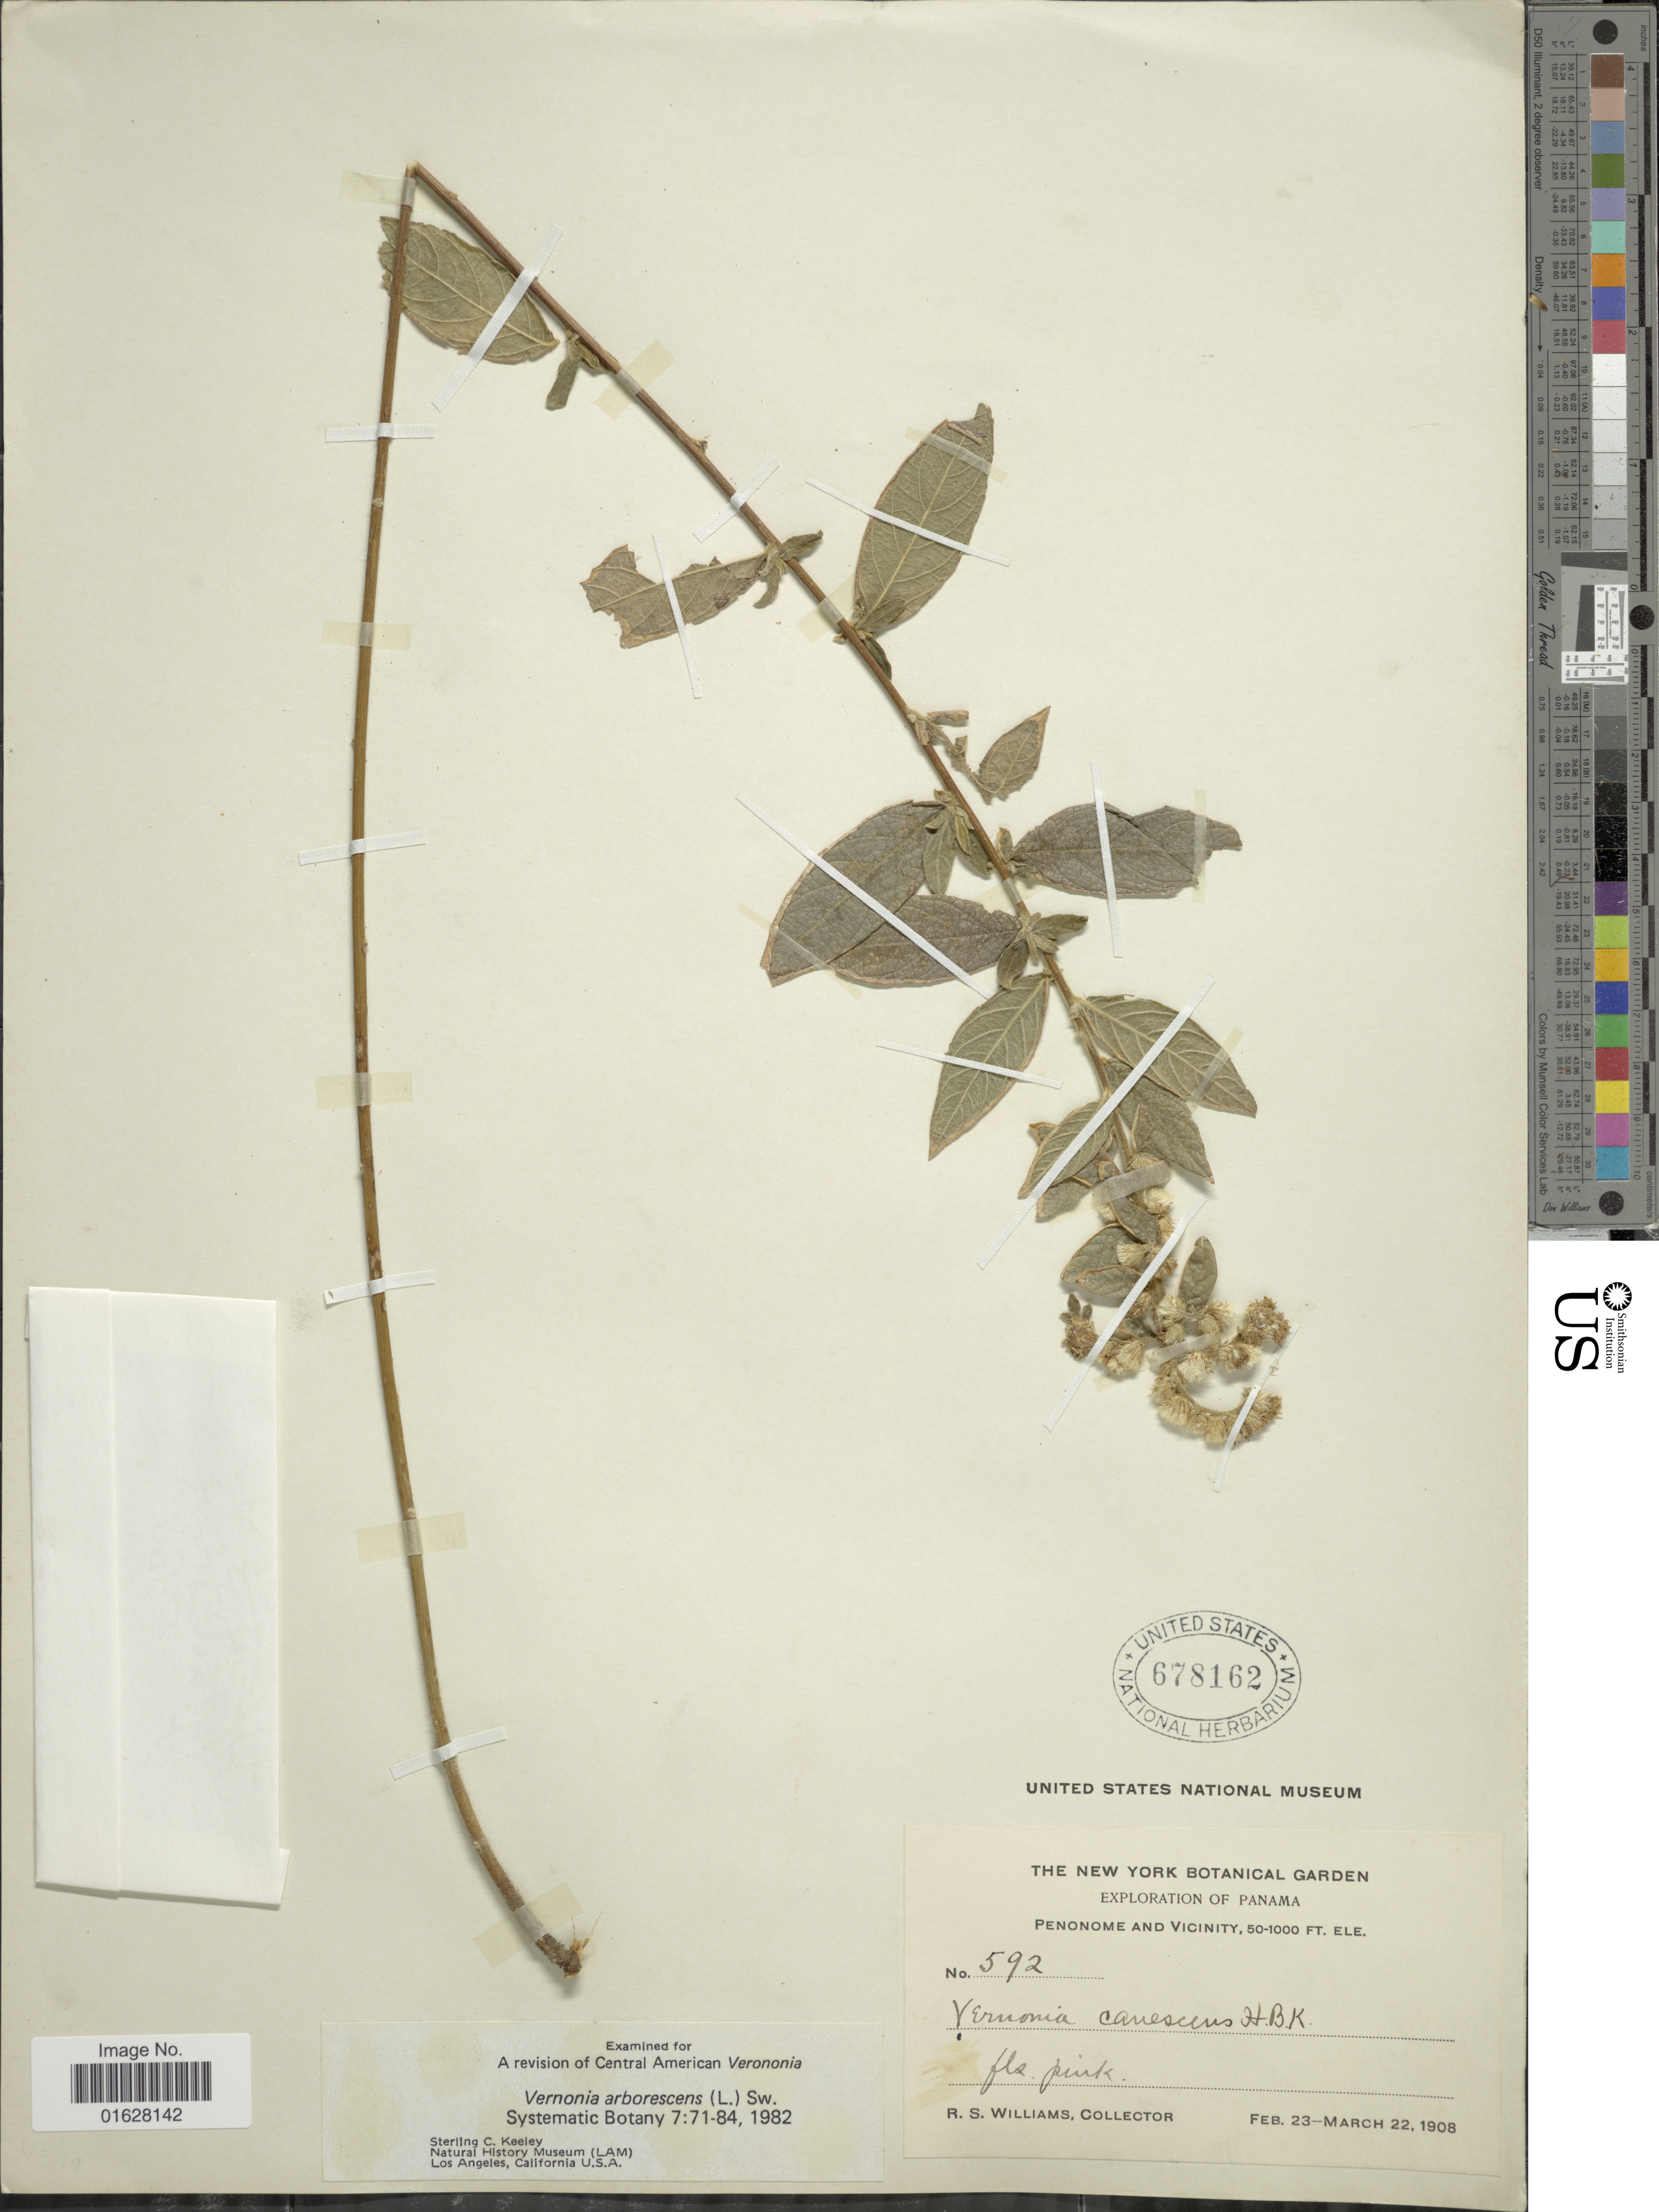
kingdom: Plantae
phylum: Tracheophyta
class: Magnoliopsida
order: Asterales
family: Asteraceae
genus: Lepidaploa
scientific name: Lepidaploa canescens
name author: (Kunth) H. Rob.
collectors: R. S. Williams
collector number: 592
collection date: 1908-02-23/1908-03-22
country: Panama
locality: Panama. Penonome and Vicinity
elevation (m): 15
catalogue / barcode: US 678162